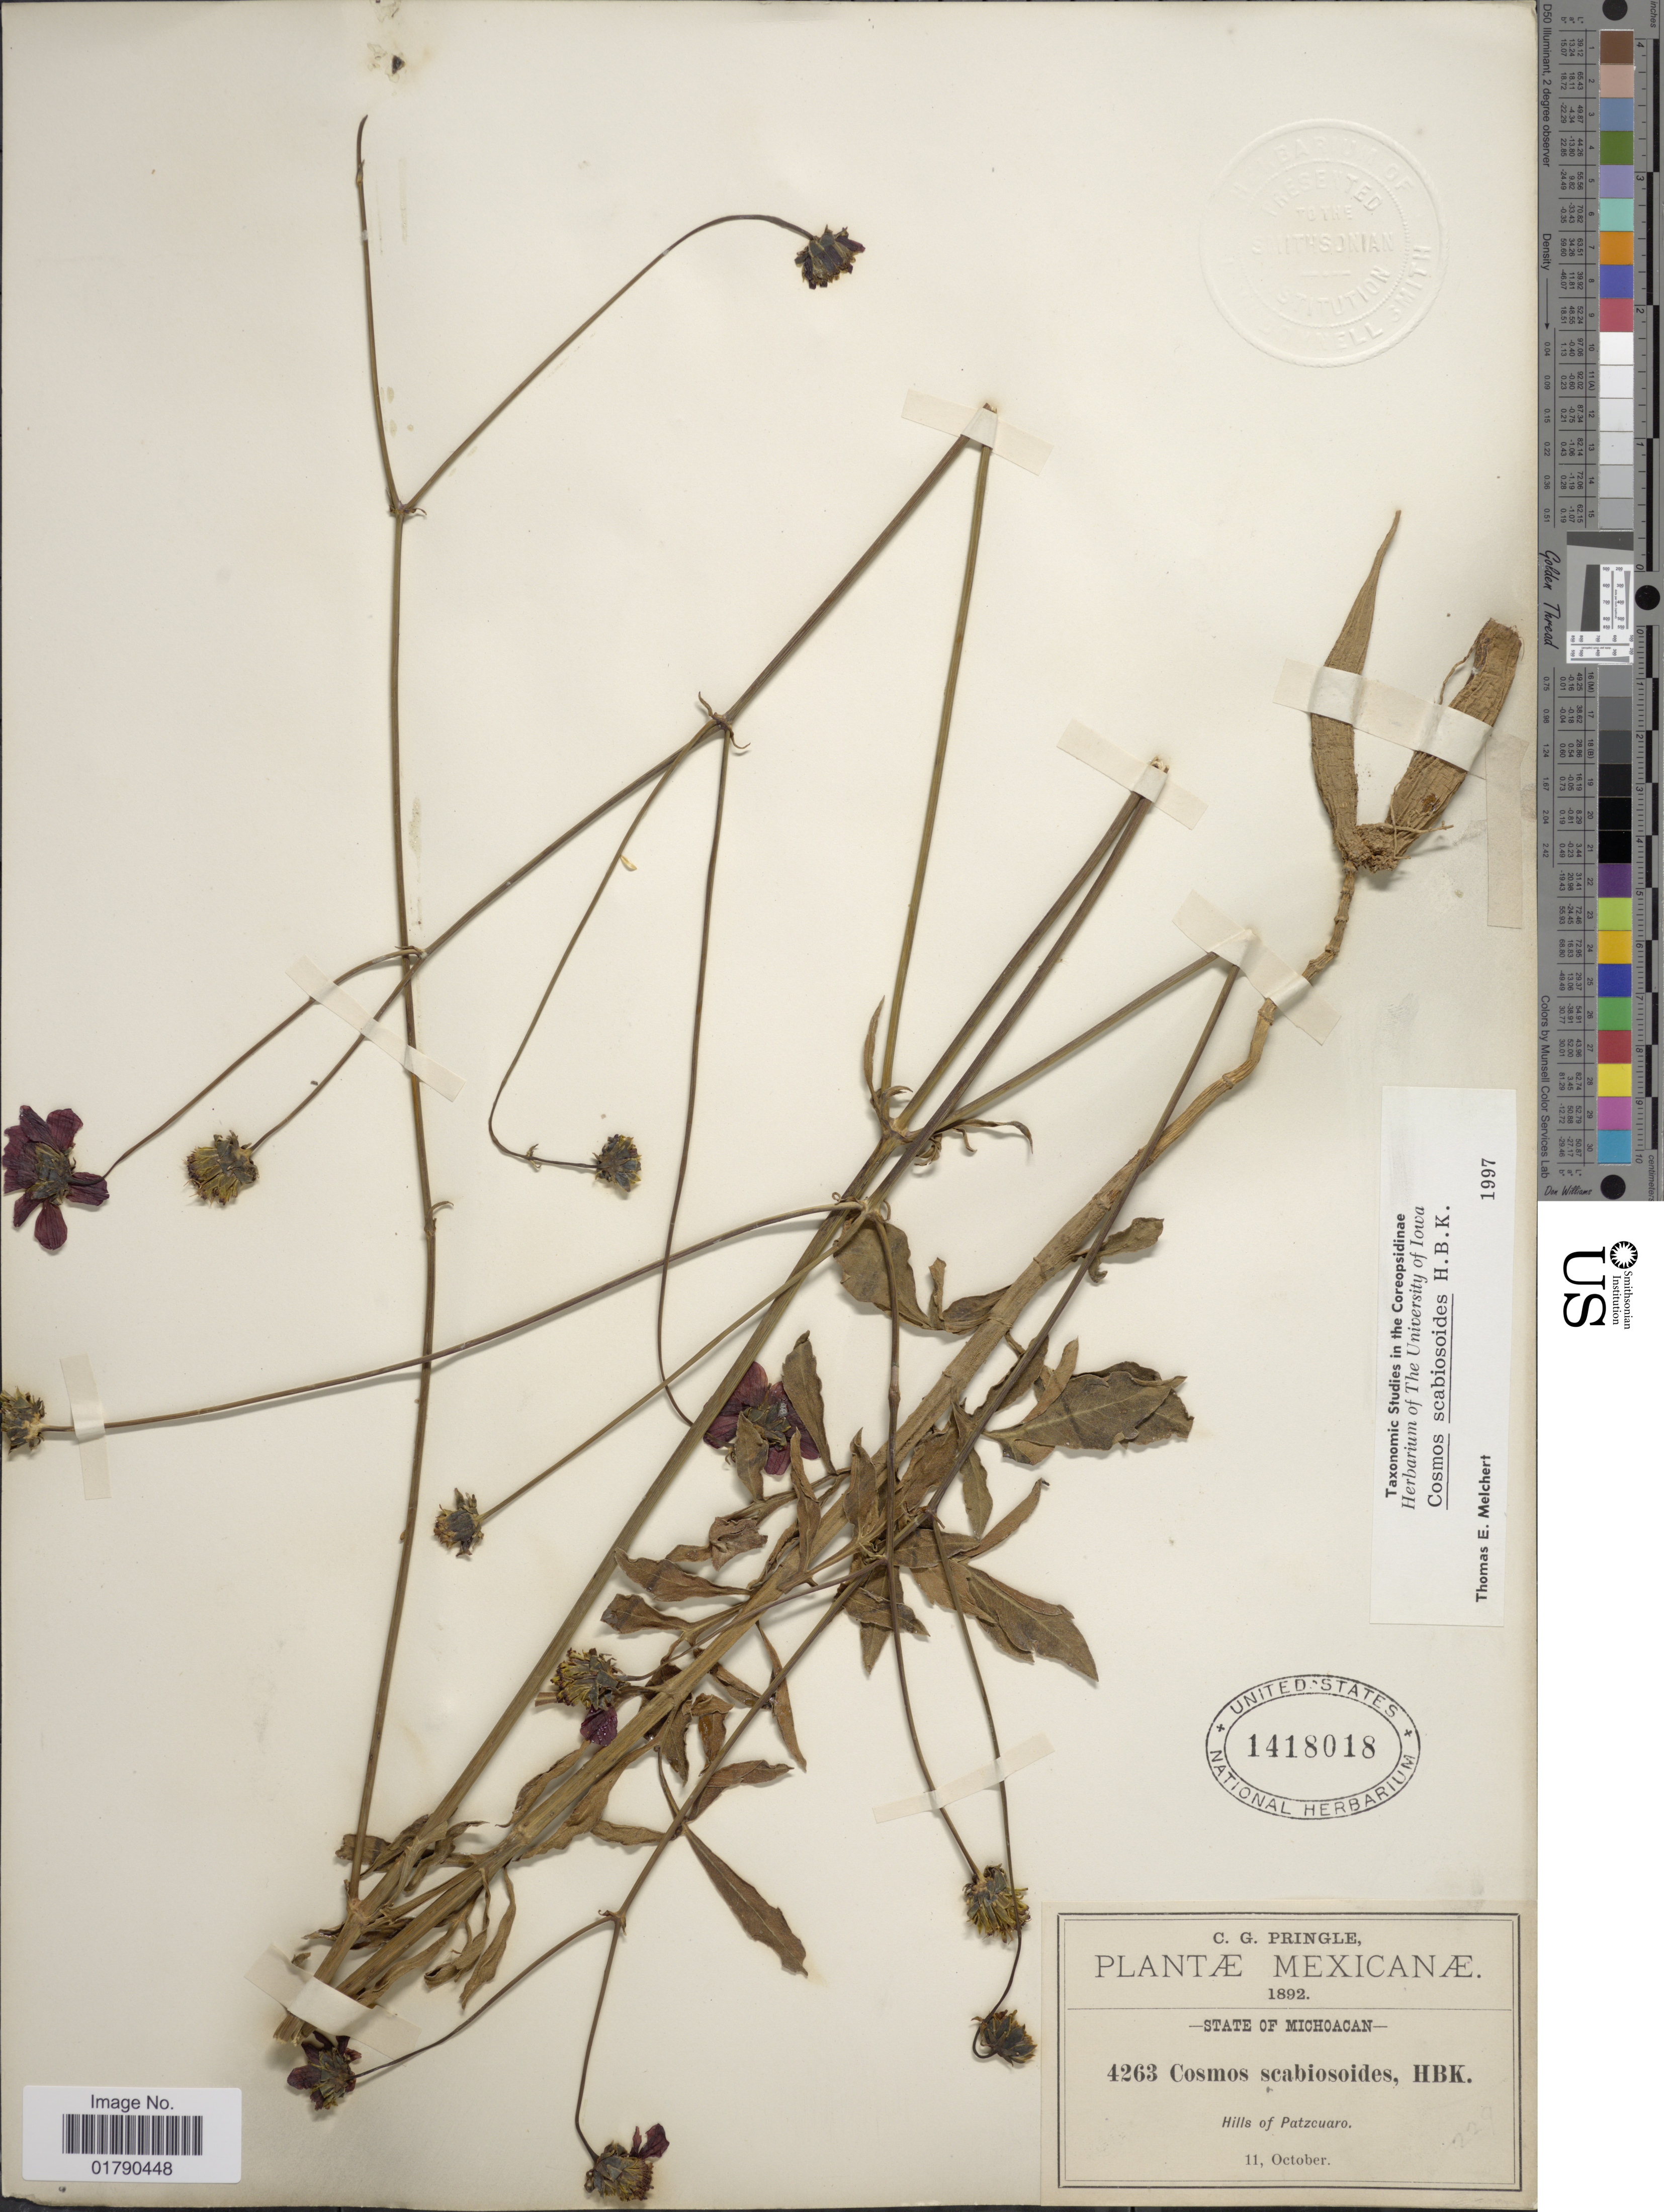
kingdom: Plantae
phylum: Tracheophyta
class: Magnoliopsida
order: Asterales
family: Asteraceae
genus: Cosmos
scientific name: Cosmos scabiosoides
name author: Kunth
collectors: C. G. Pringle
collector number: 4263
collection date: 1892-10-11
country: Mexico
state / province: Michoacán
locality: Hills of Patzcuaro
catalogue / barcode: US 1418018